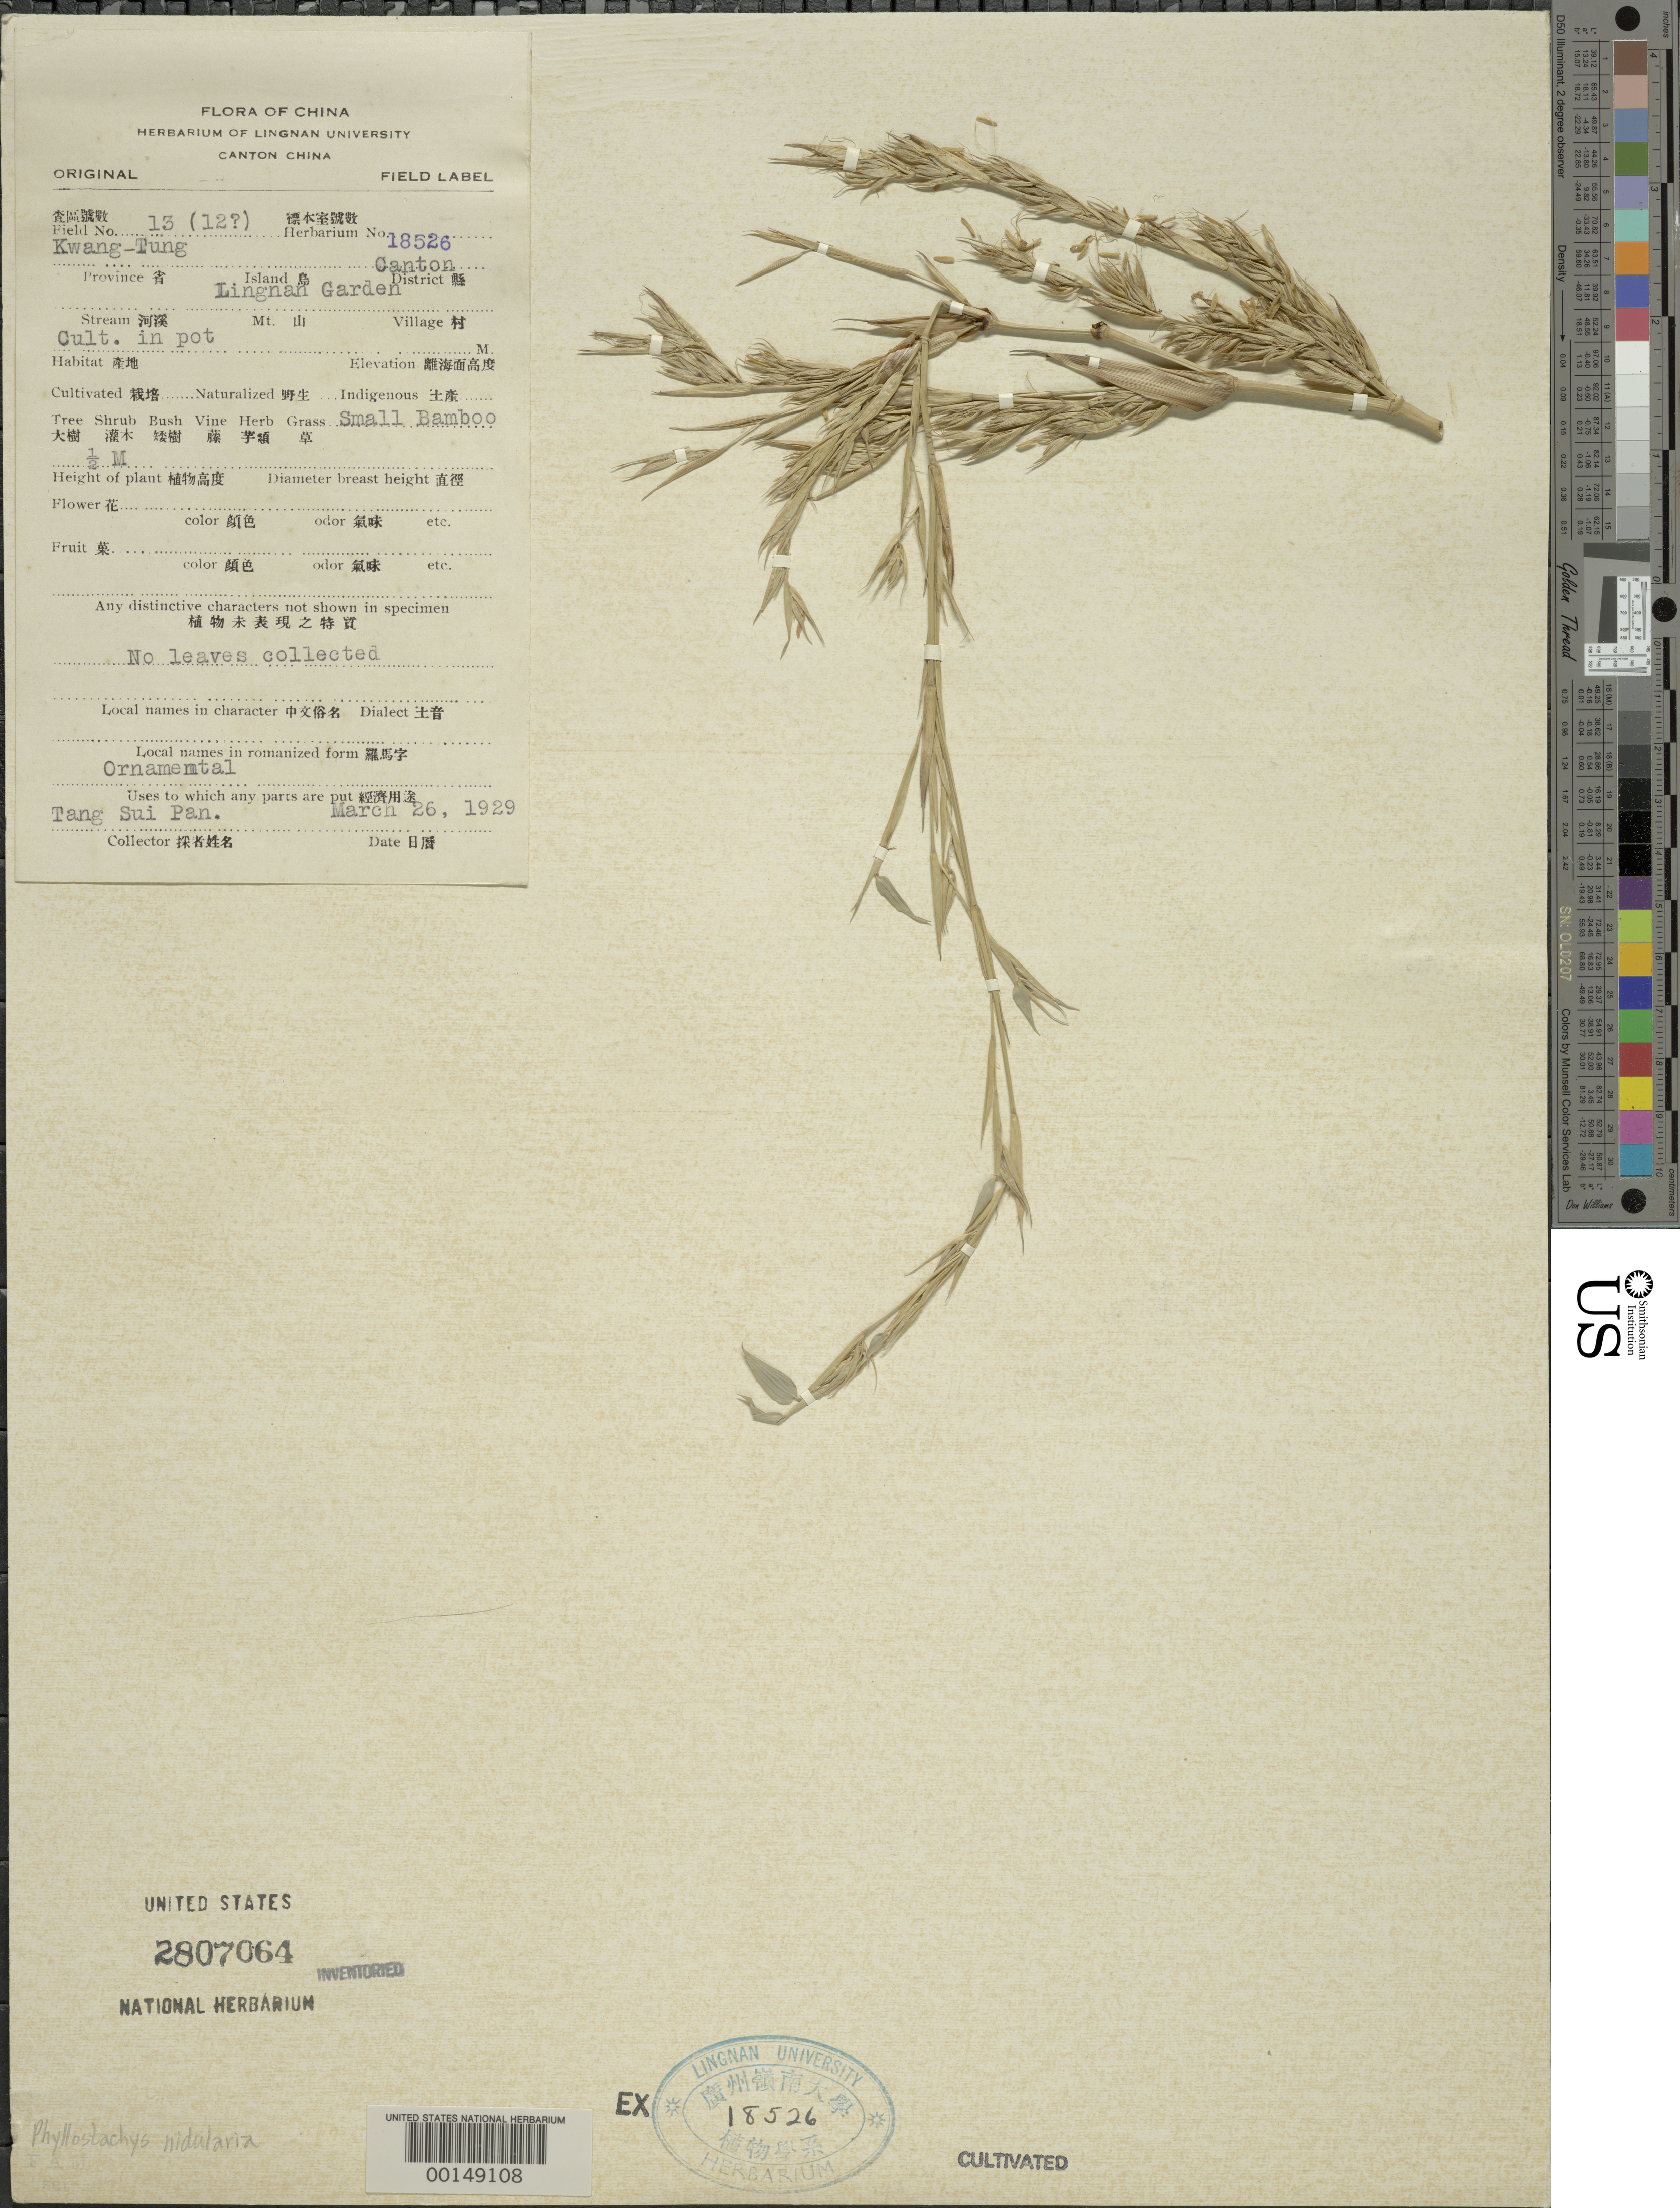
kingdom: Plantae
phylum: Tracheophyta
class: Liliopsida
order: Poales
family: Poaceae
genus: Phyllostachys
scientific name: Phyllostachys nidularia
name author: Munro ex Fenzi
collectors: S. P. Tang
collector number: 13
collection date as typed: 26 Mar 1929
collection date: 1929-03-26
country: China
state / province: Guangdong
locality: Lingnan univ. bg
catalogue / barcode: US 2807064